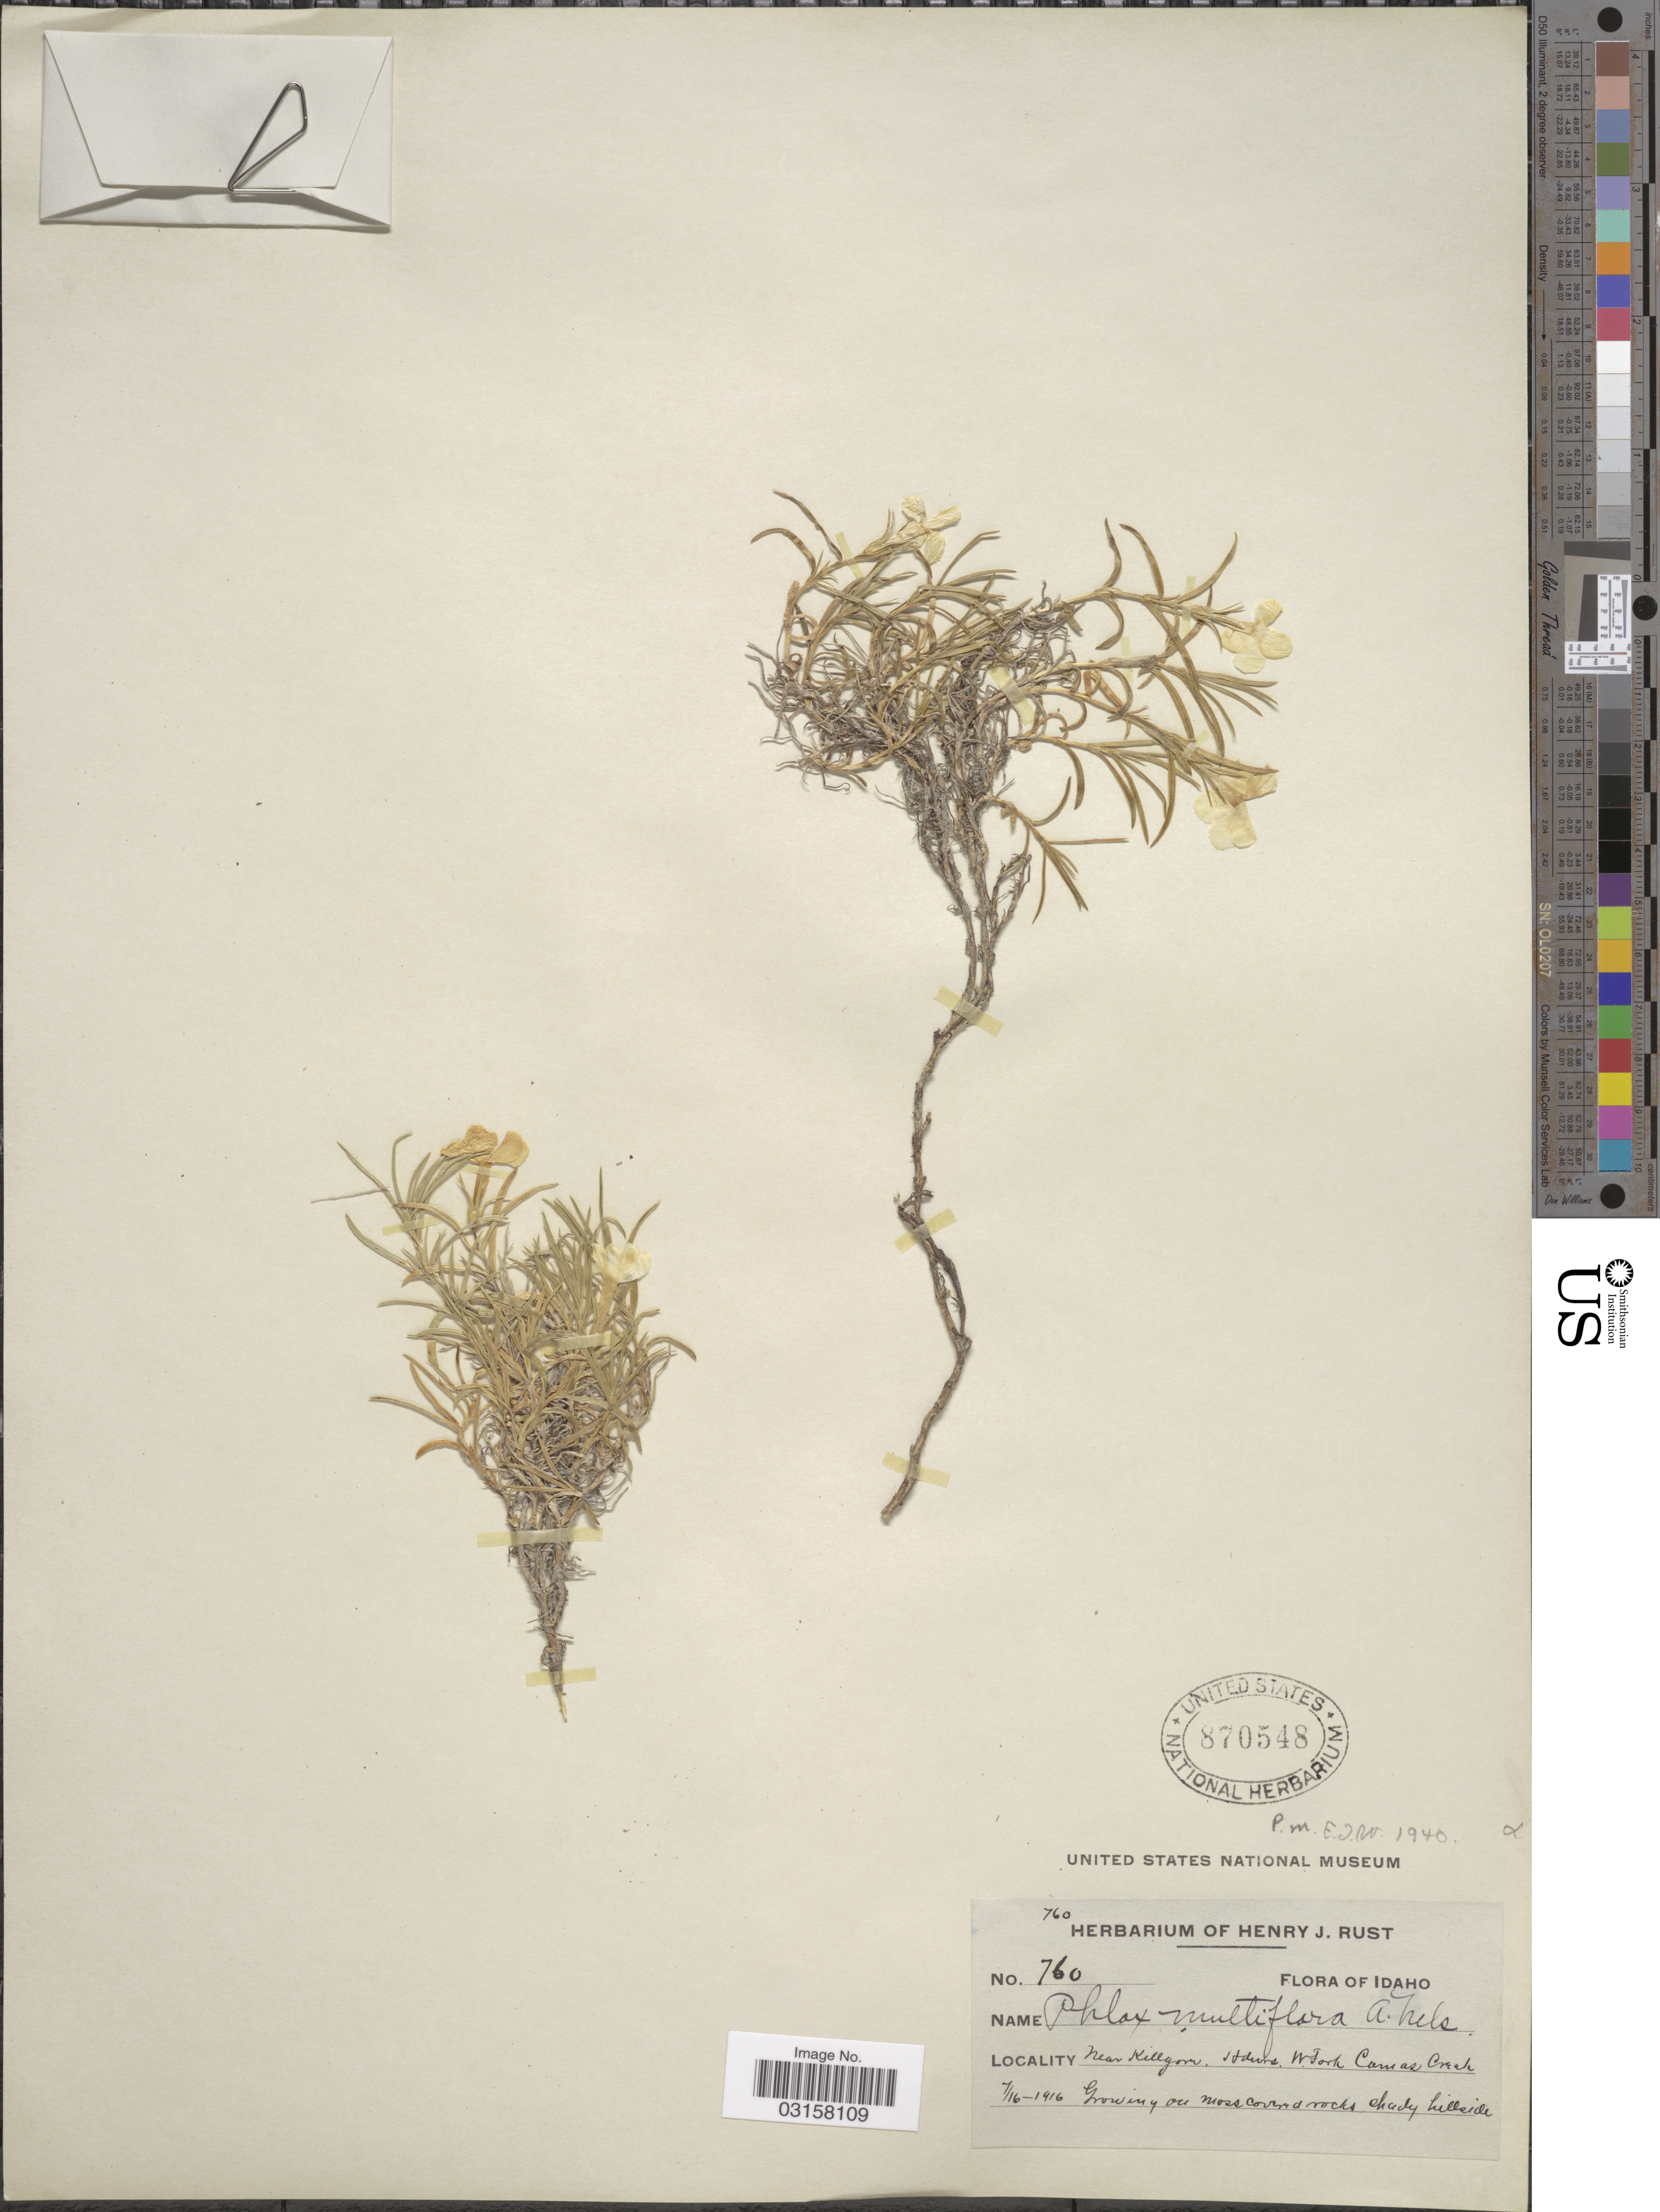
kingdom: Plantae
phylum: Tracheophyta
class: Magnoliopsida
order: Ericales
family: Polemoniaceae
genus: Phlox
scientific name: Phlox multiflora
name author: A. Nelson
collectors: ex herb. Henry J. Rust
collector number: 760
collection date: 1916-07-16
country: United States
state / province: Idaho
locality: Near Killgore. [illegible text]urs. W. Fork Camas Creek.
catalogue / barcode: US 870548